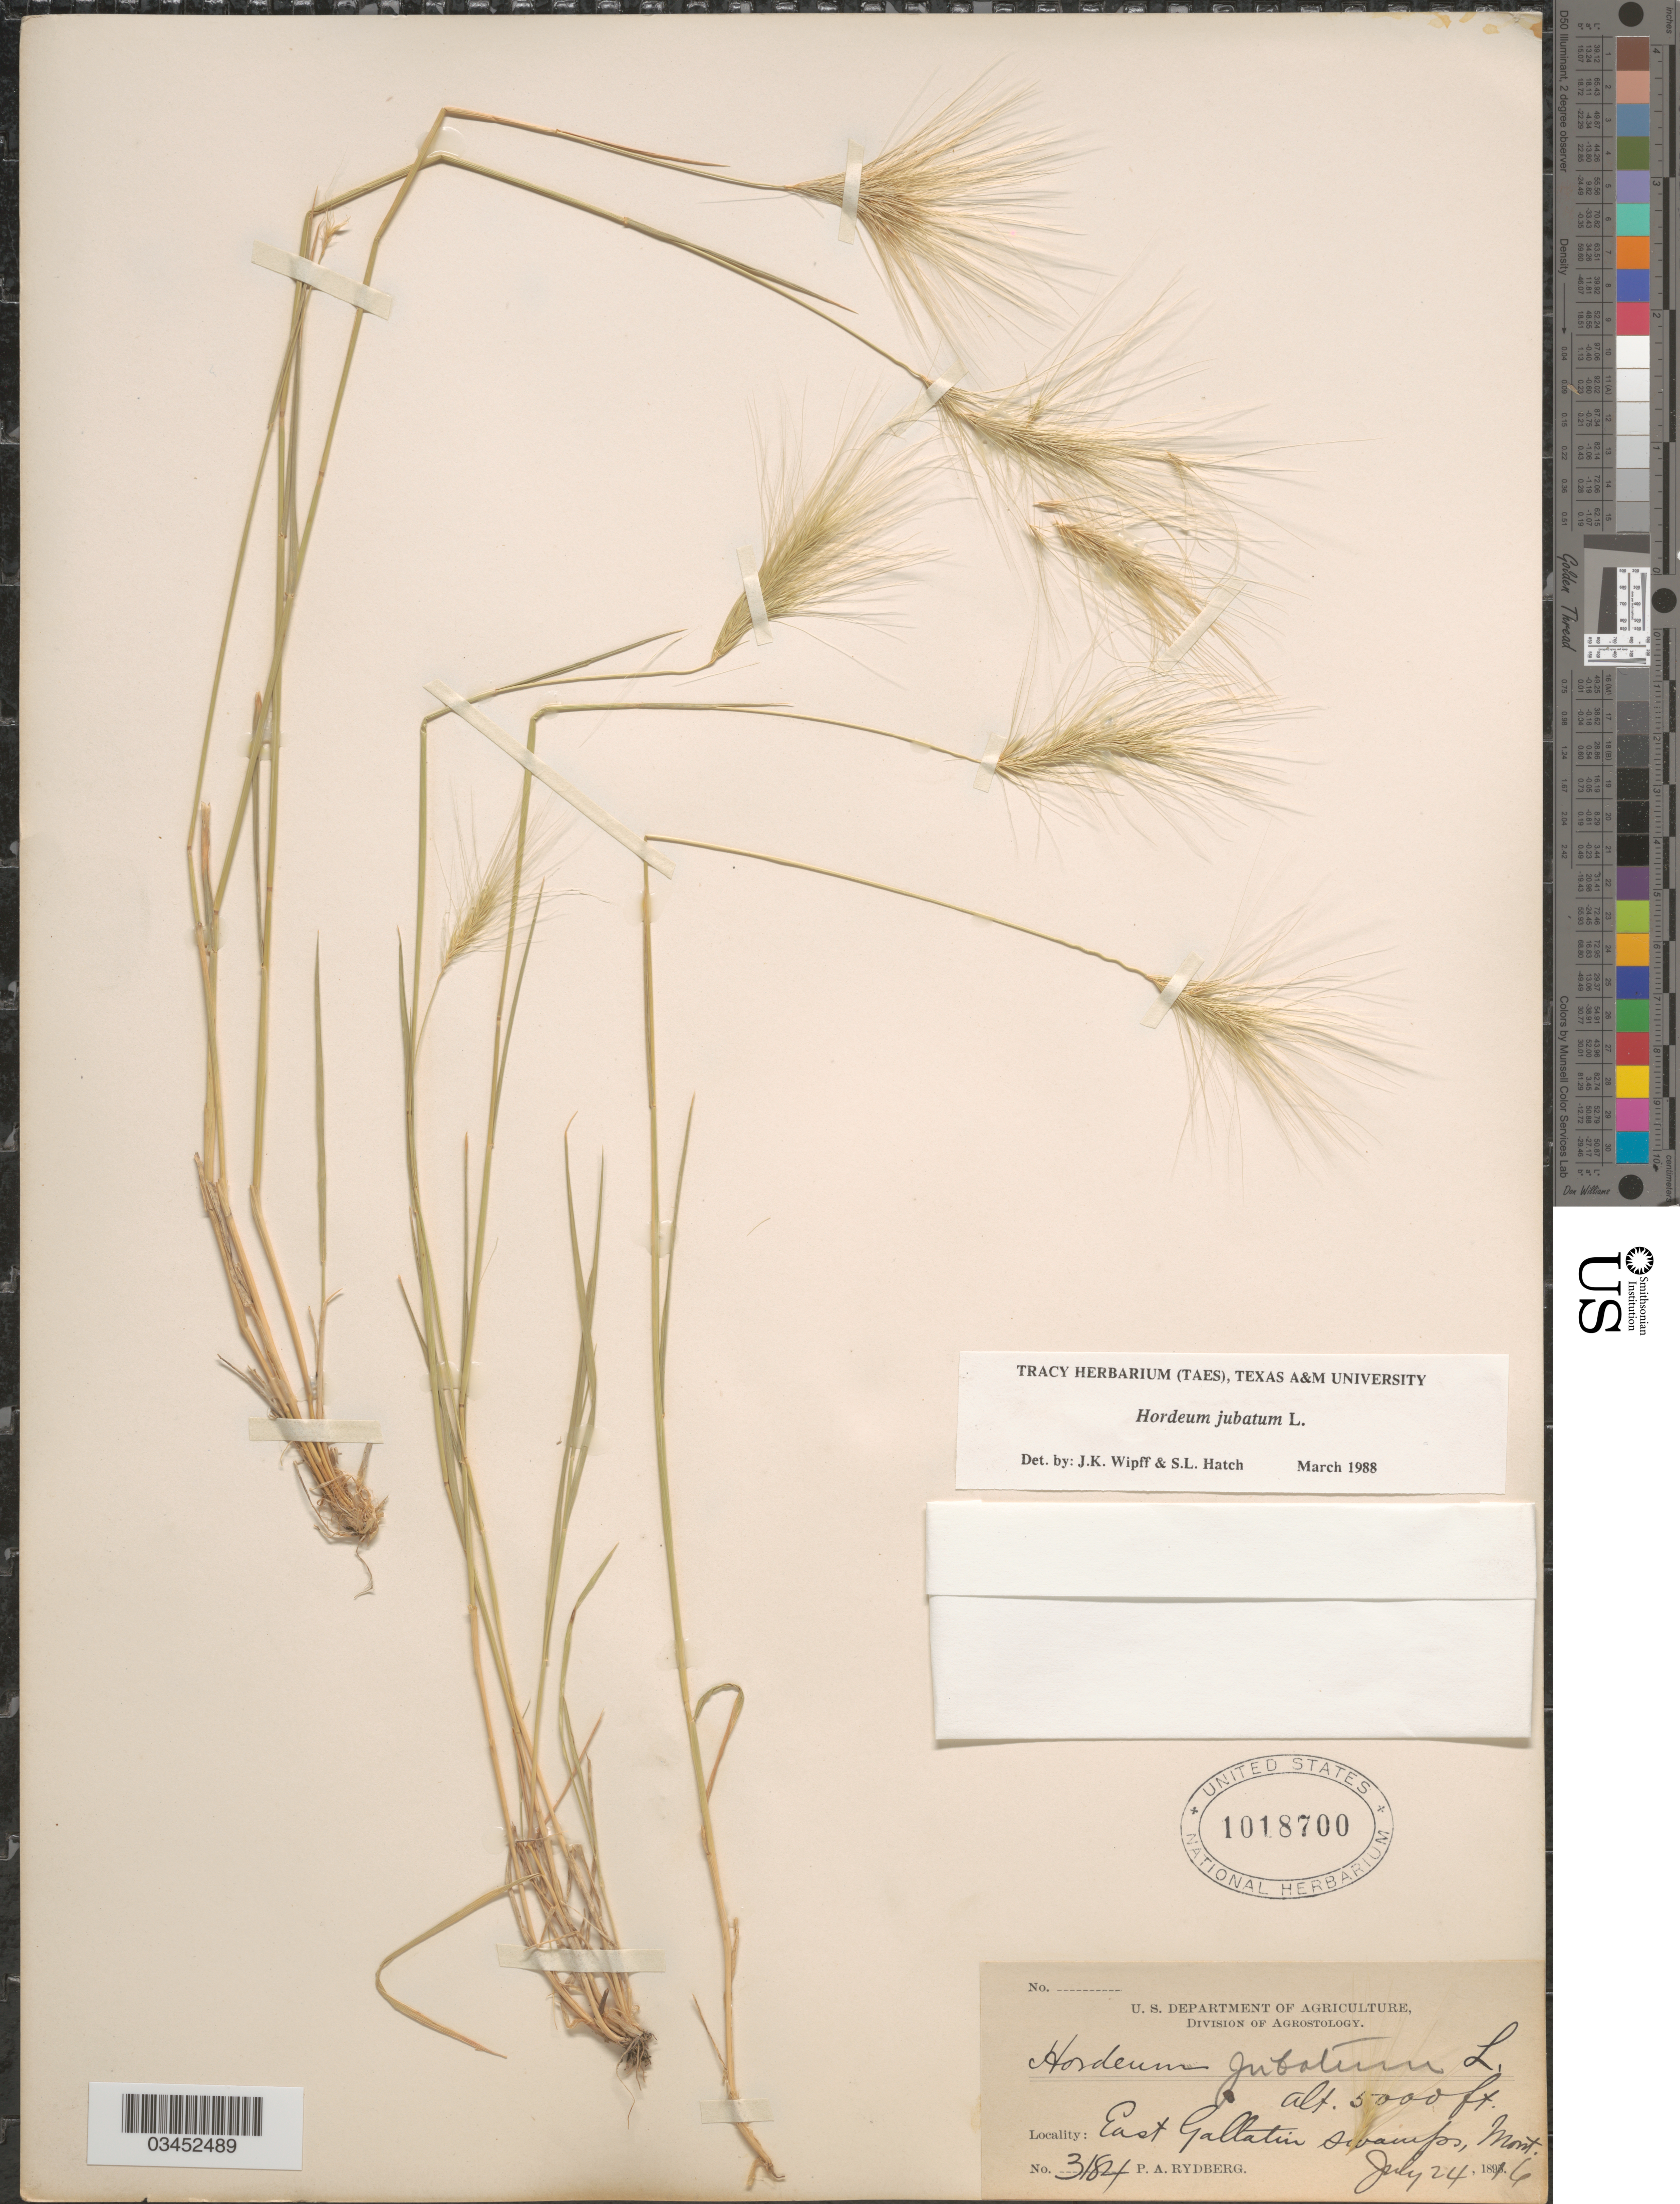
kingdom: Plantae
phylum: Tracheophyta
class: Liliopsida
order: Poales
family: Poaceae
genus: Hordeum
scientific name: Hordeum jubatum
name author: L.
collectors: P. A. Rydberg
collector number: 3184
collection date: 1896-07-24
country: United States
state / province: Montana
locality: East Gallatin Swamps.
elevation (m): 1524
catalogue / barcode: US 1018700